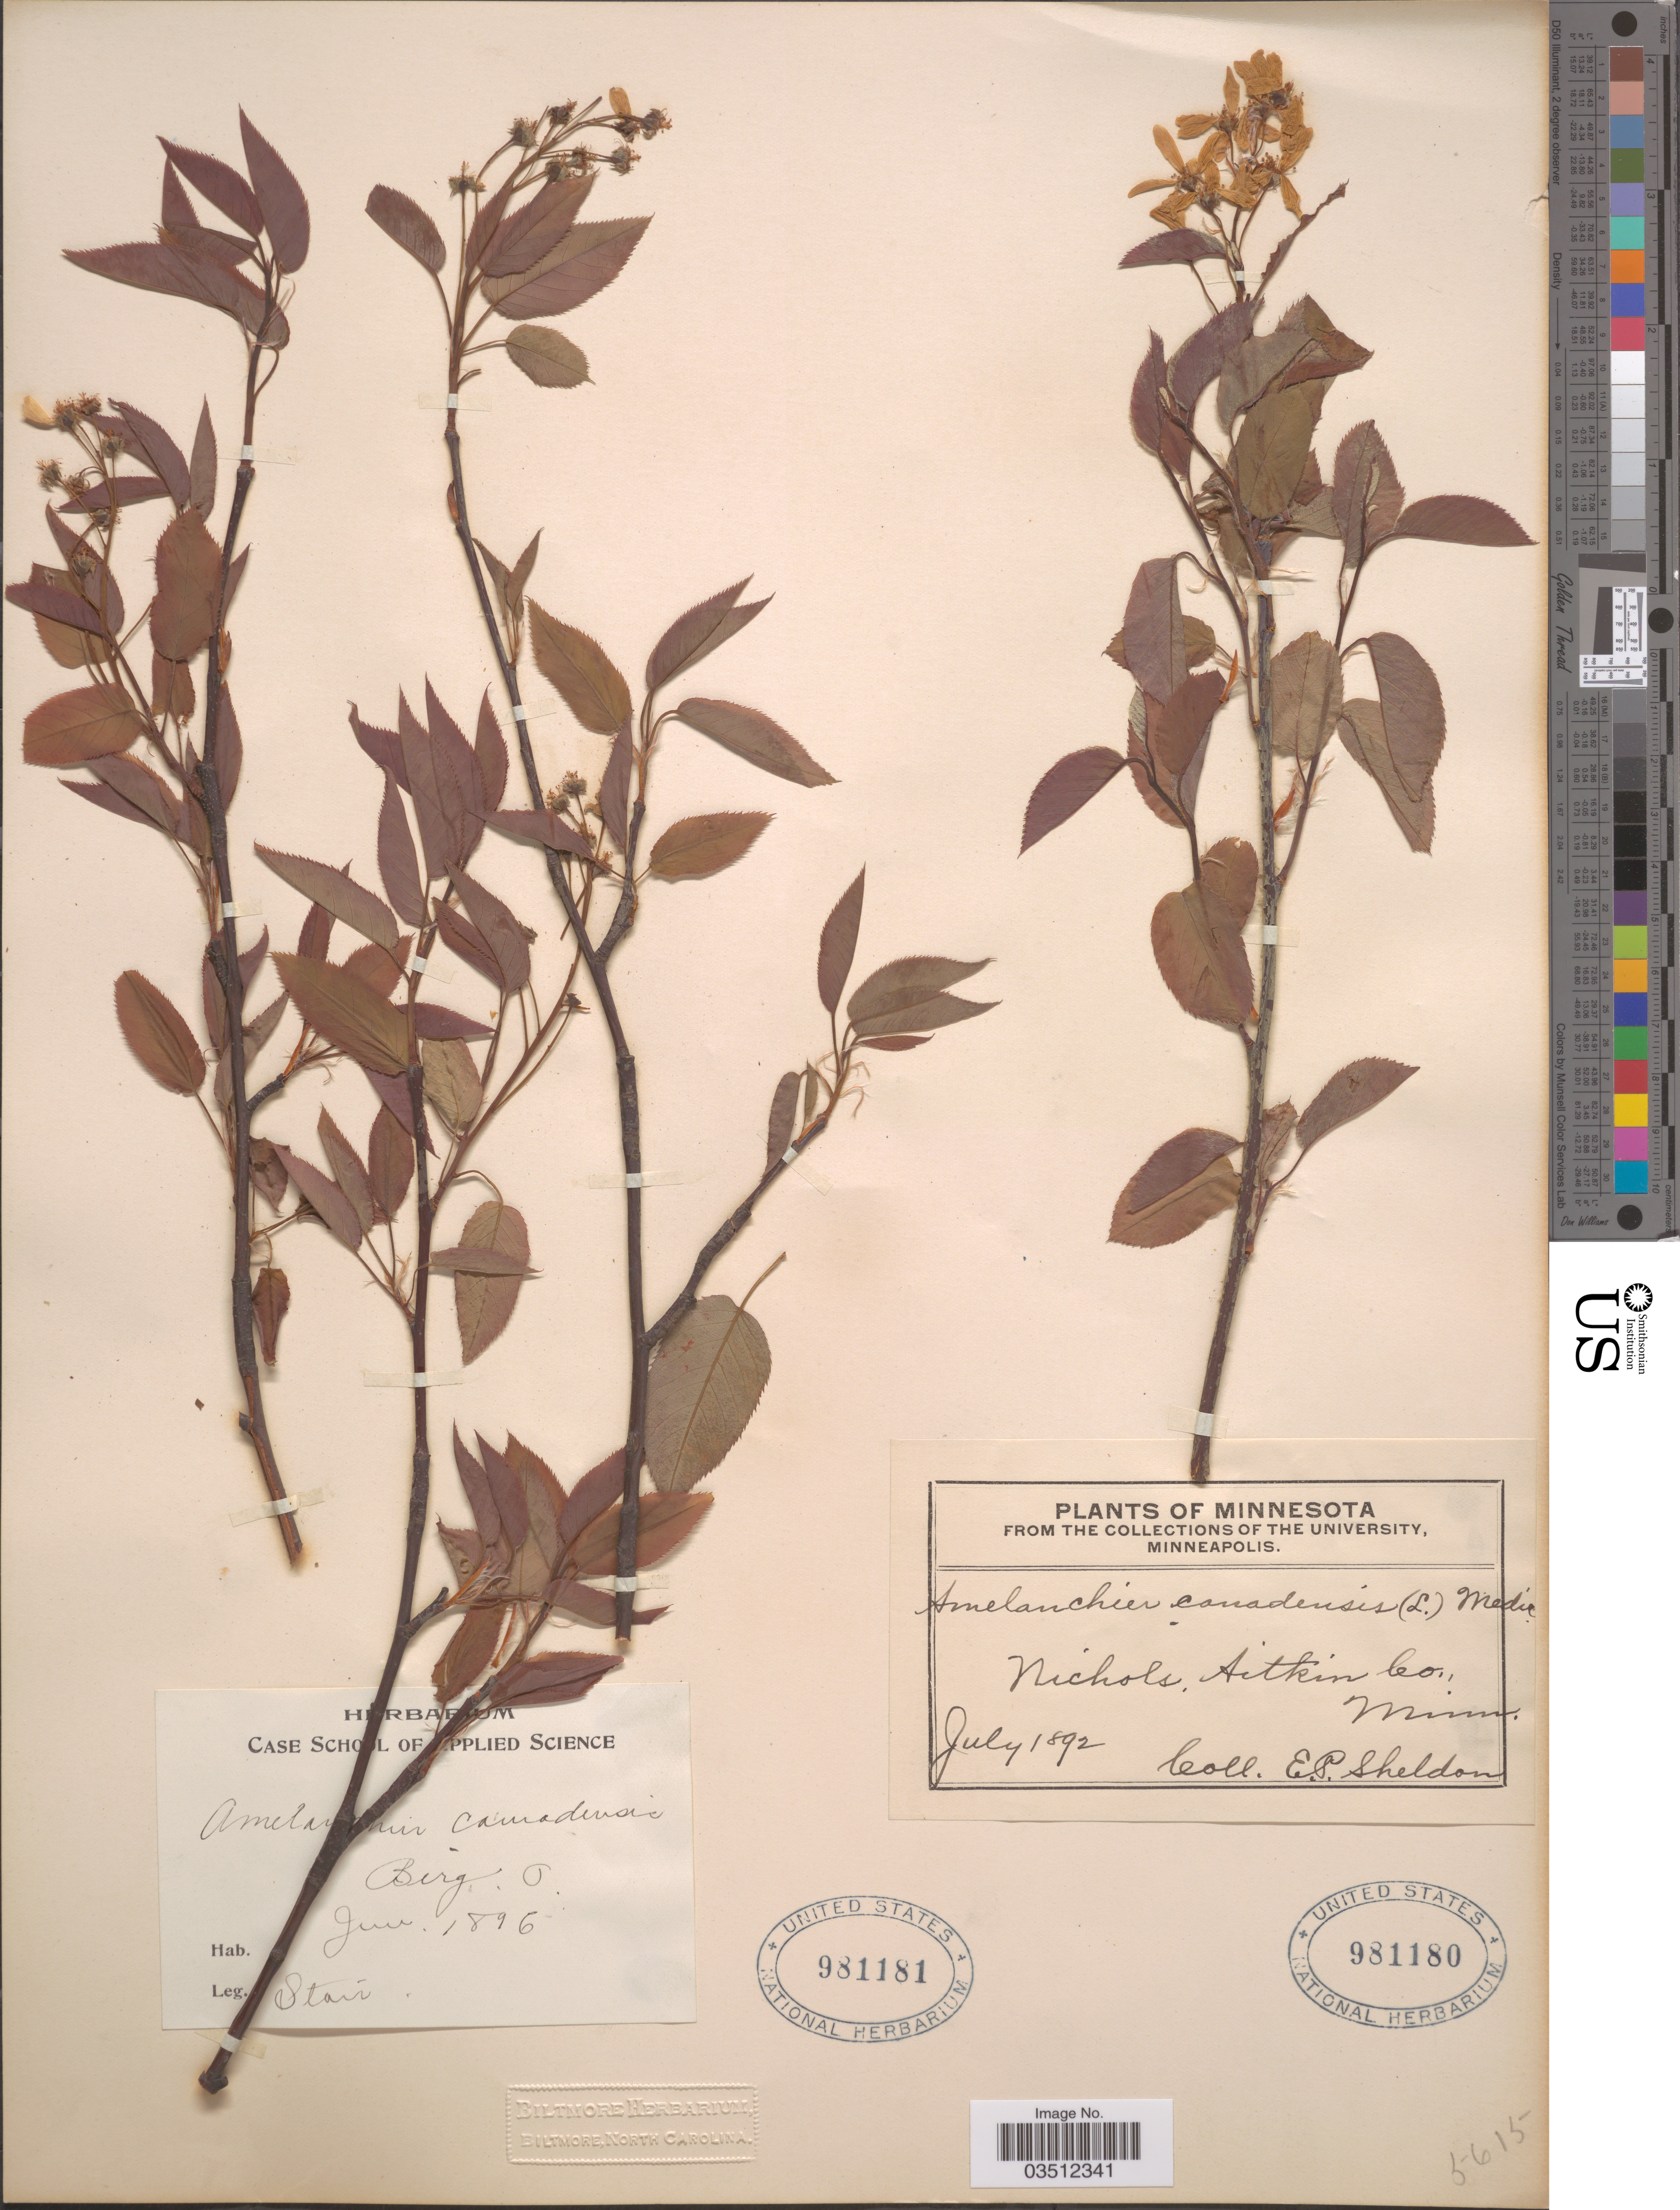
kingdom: Plantae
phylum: Tracheophyta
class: Magnoliopsida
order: Rosales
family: Rosaceae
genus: Amelanchier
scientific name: Amelanchier laevis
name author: Wiegand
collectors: E. P. Sheldon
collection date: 1892-07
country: United States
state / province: Minnesota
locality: Nichols, Aitkin Co.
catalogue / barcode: US 981180